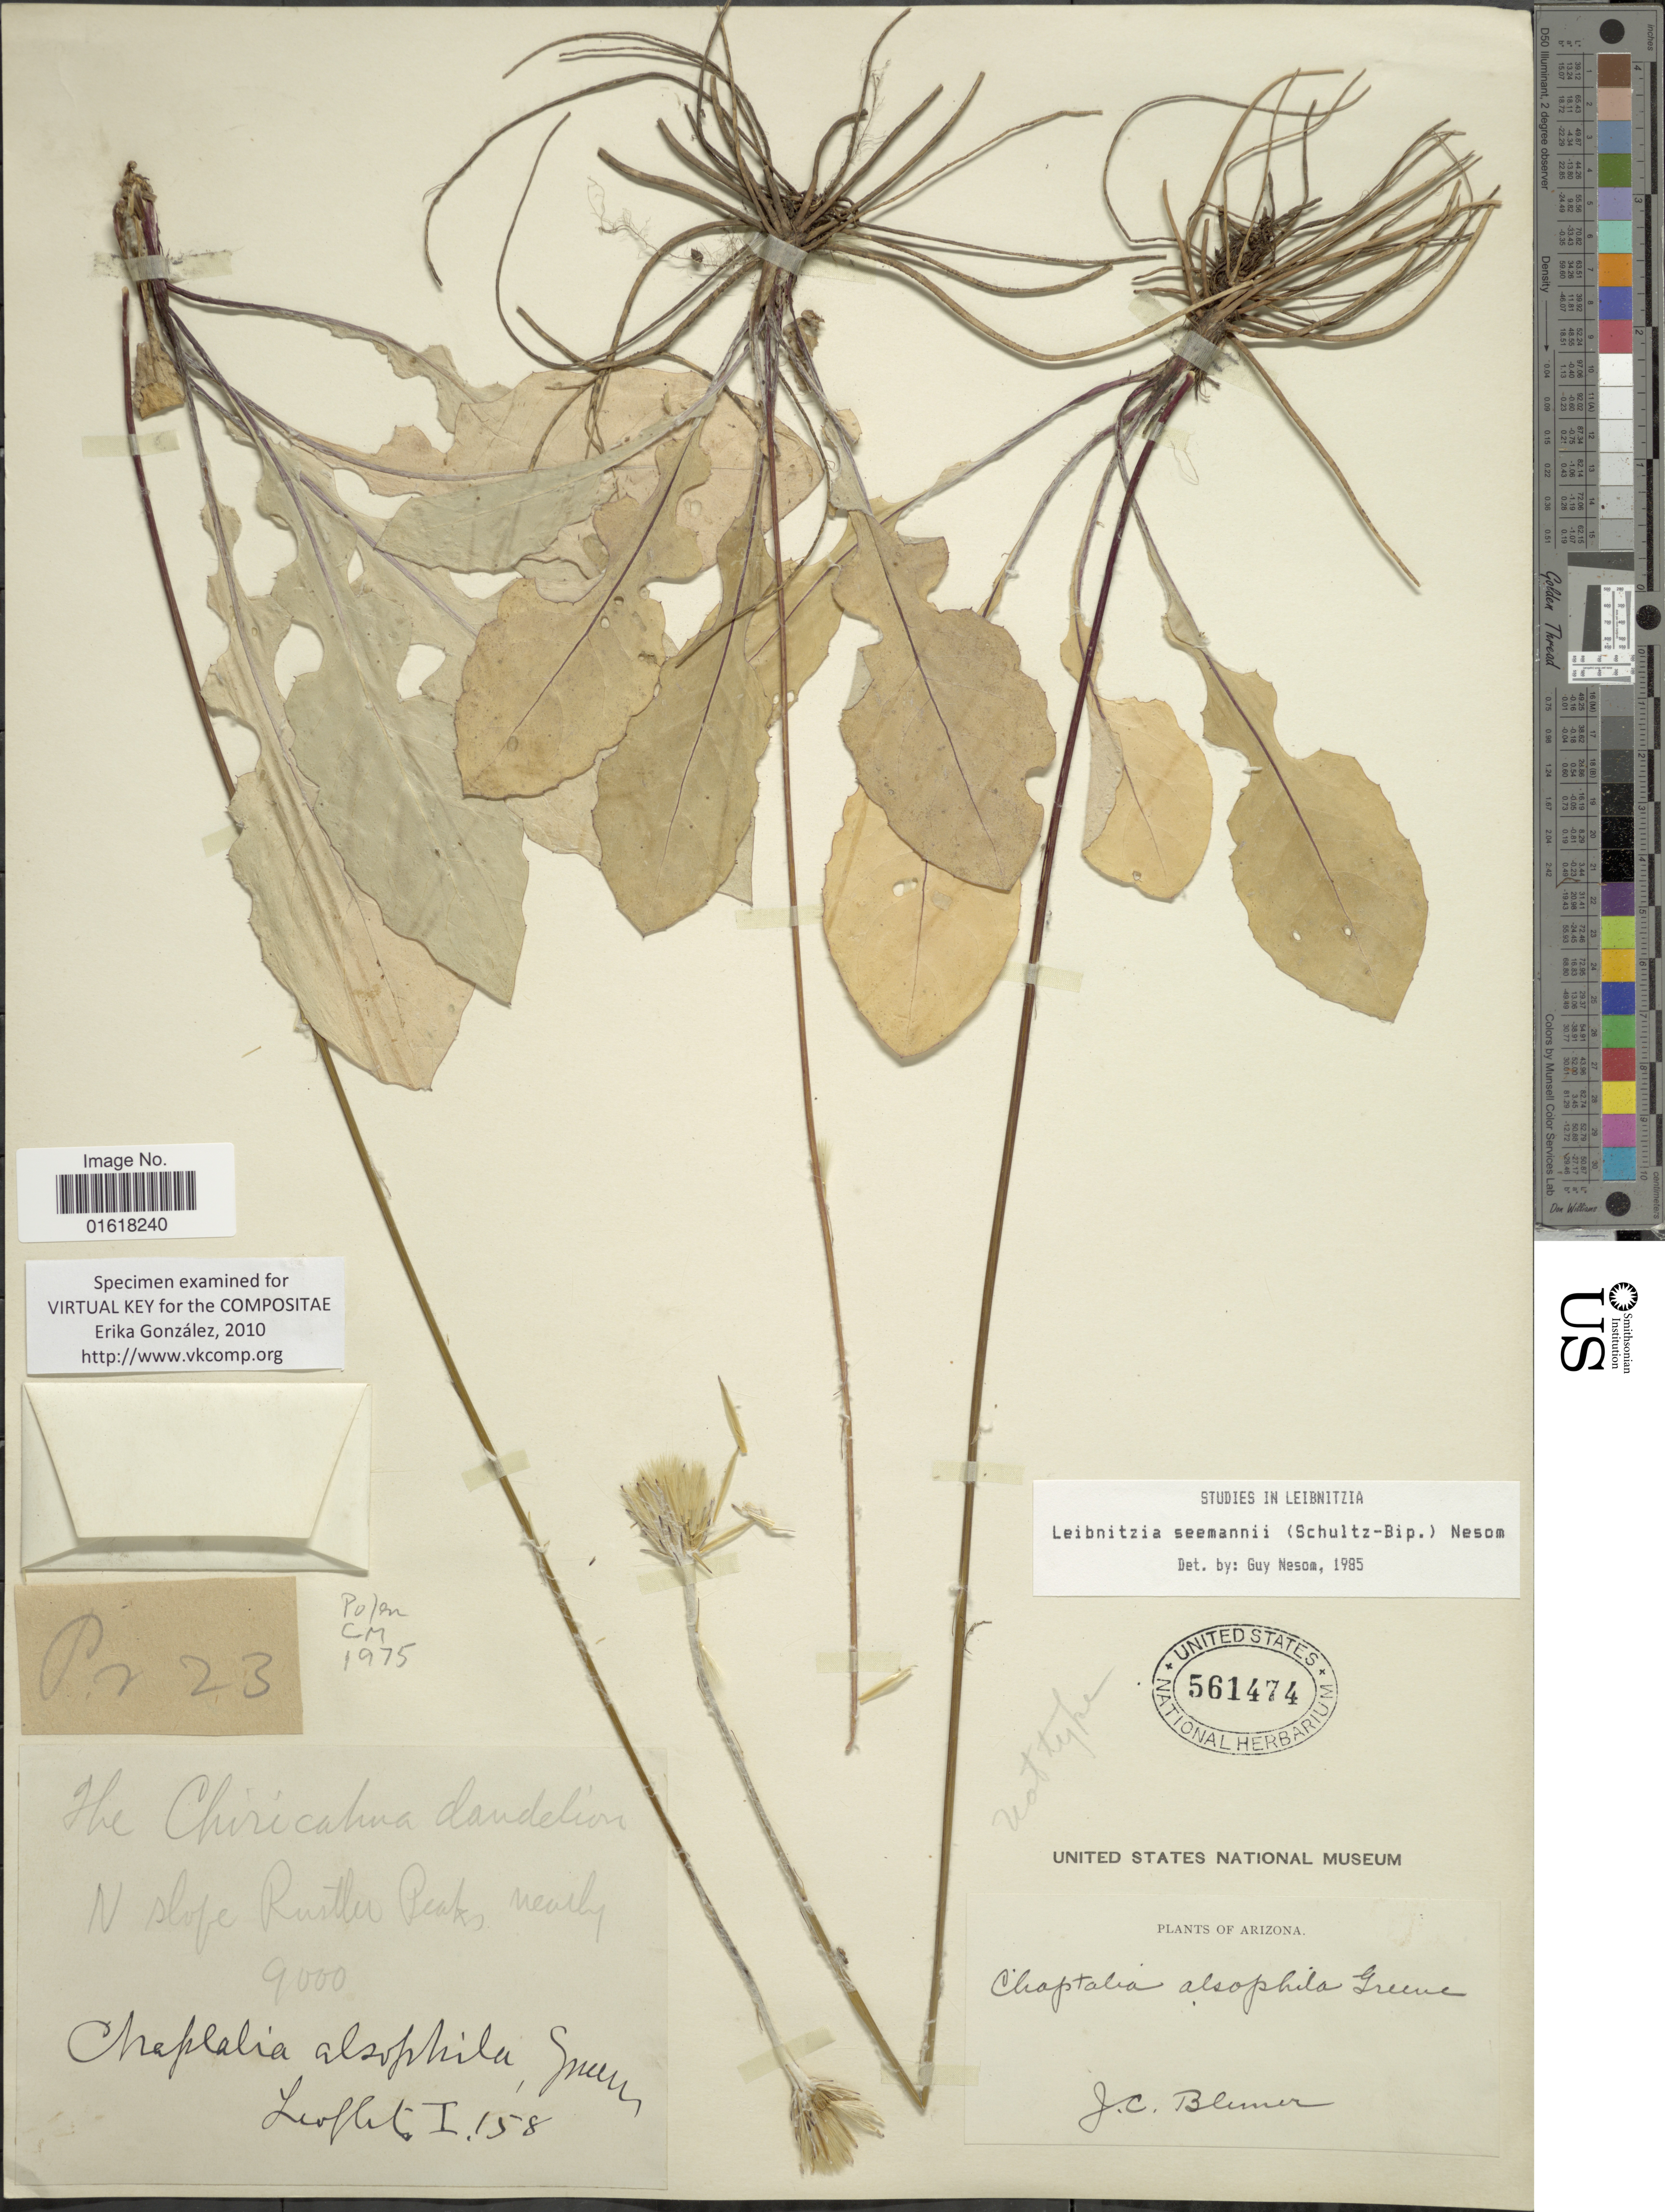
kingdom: Plantae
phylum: Tracheophyta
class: Magnoliopsida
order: Asterales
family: Asteraceae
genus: Leibnitzia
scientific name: Leibnitzia lyrata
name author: (Sch. Bip.) G.L. Nesom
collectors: J. C. Blumer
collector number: s.n.?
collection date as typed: I.158?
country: United States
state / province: Arizona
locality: The Chiricahua dandelion. N slope Rustler Peak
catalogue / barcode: US 561474